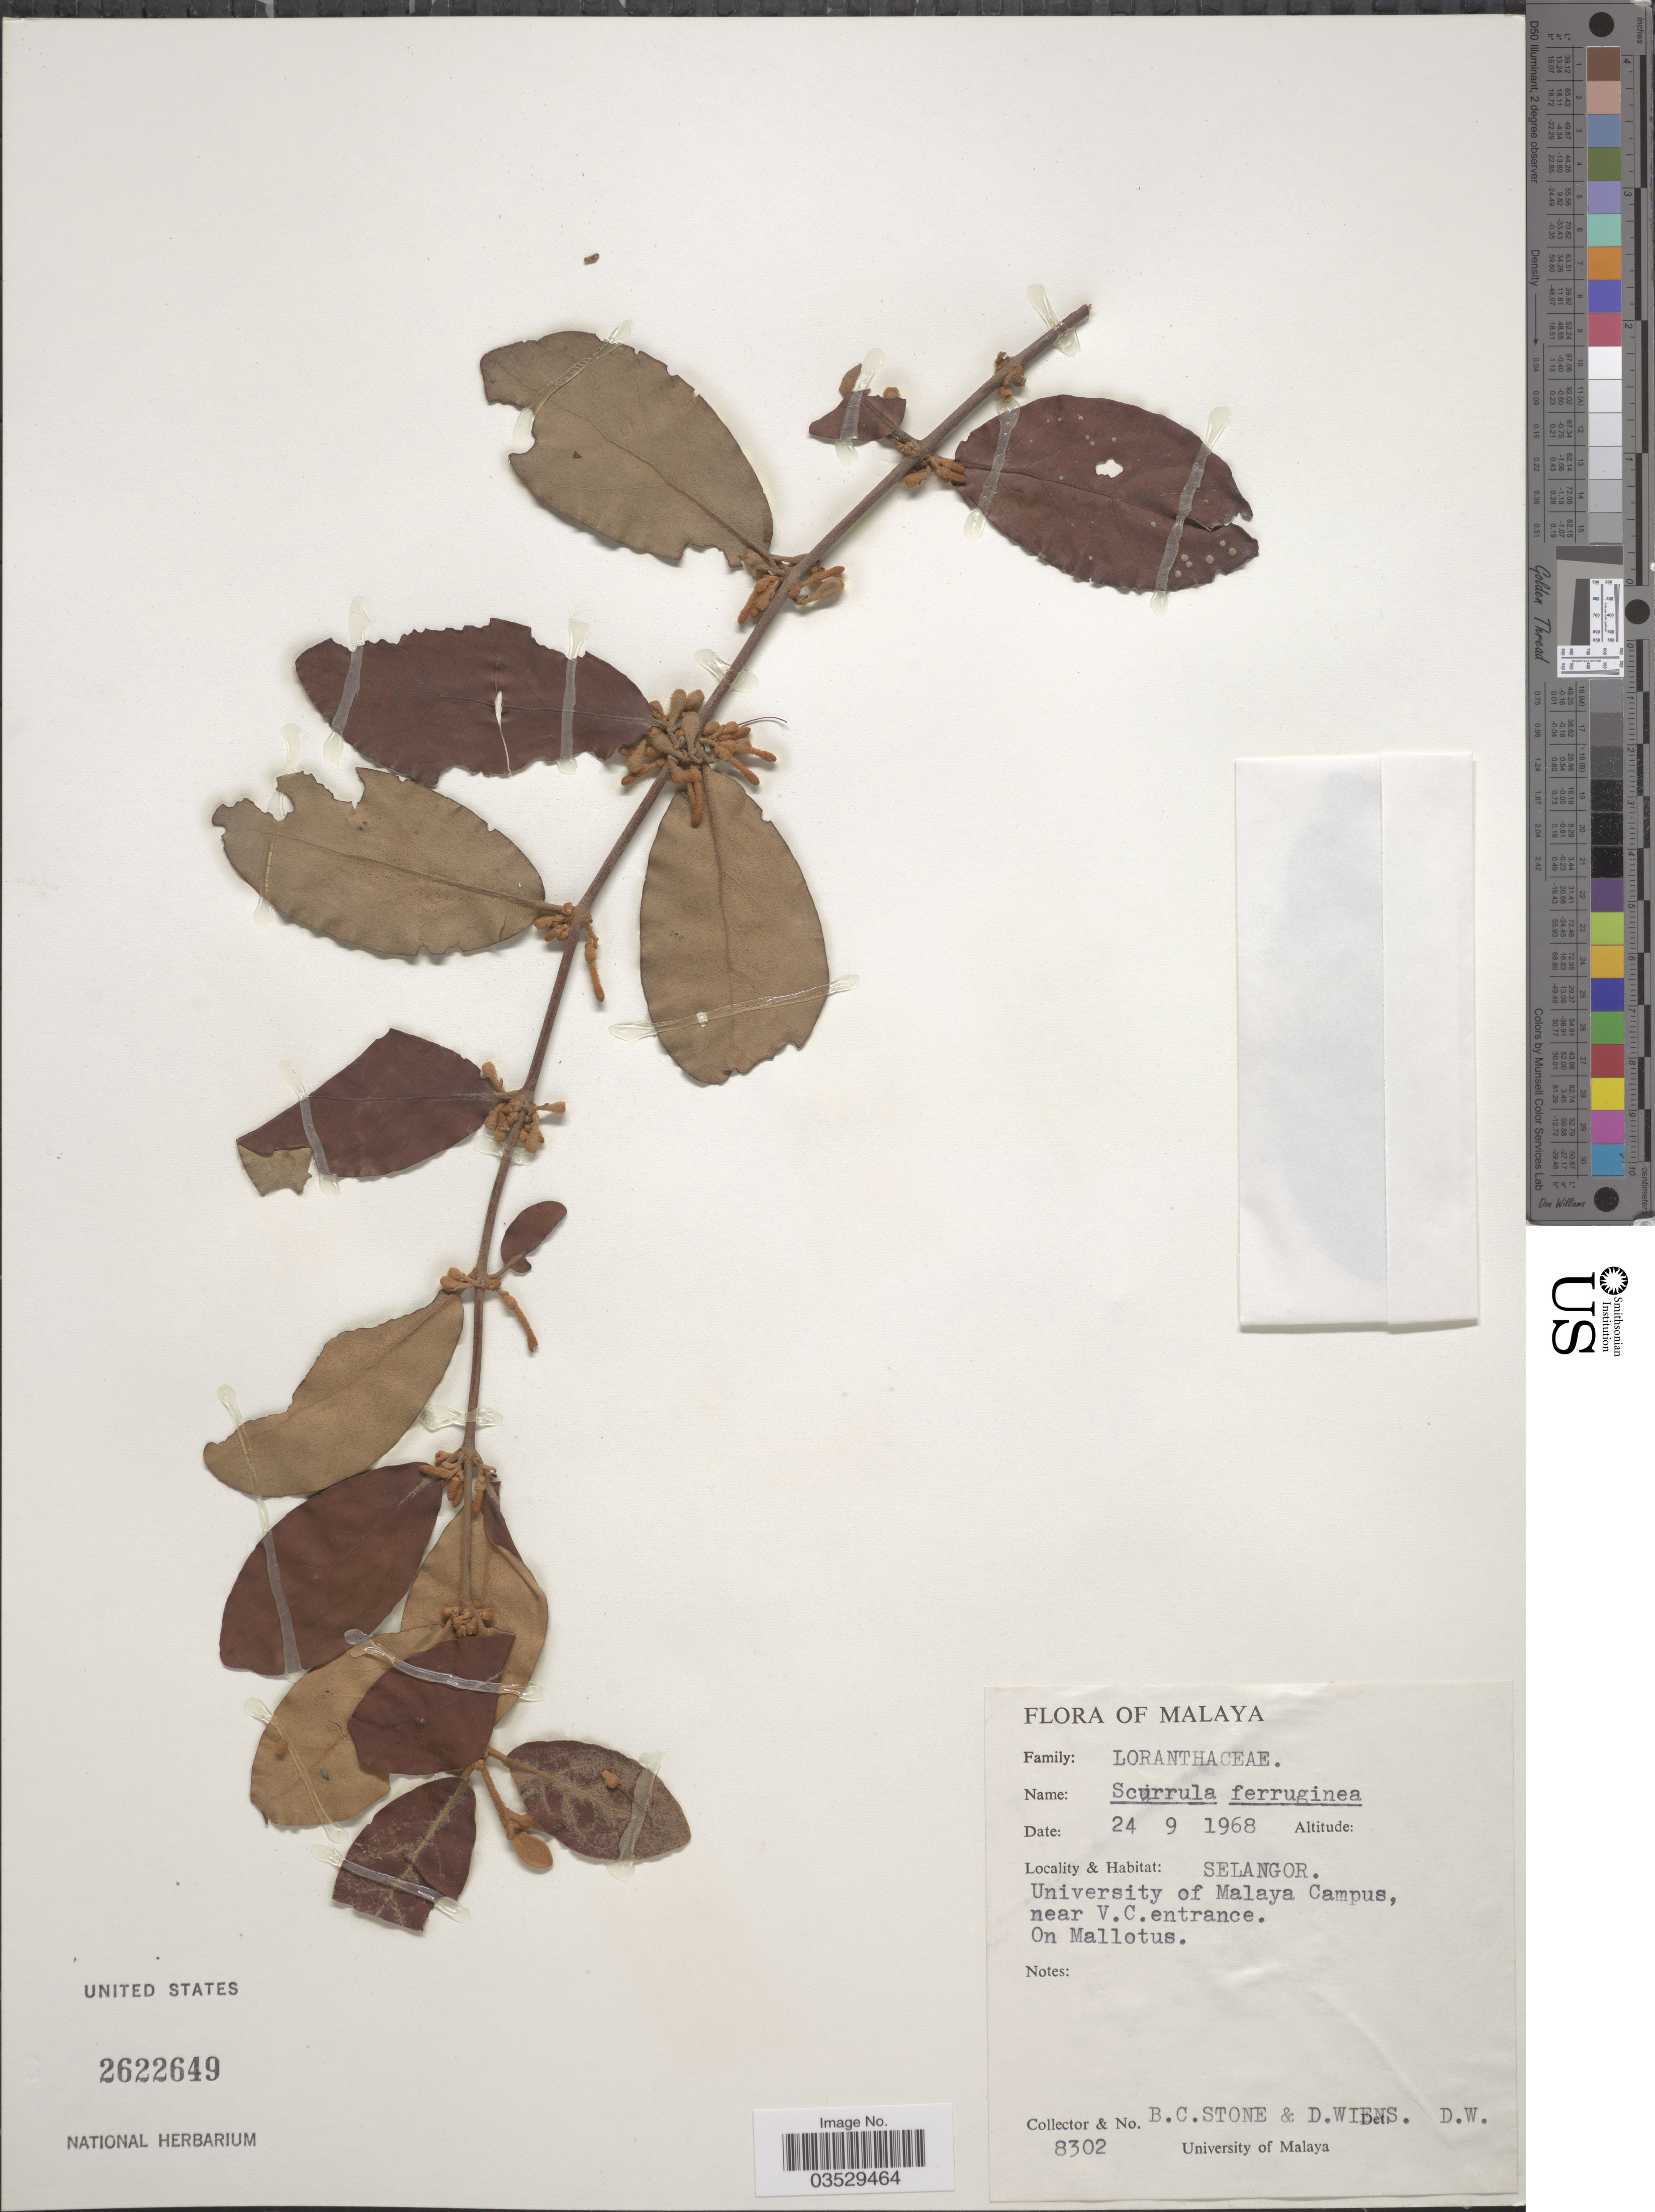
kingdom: Plantae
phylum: Tracheophyta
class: Magnoliopsida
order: Santalales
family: Loranthaceae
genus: Scurrula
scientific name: Scurrula ferruginea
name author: (Jack) Danser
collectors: B. C. Stone & D. Wiens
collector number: D.W. 8302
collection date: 1968-09-24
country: Malaysia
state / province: Selangor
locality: University of Malaya Campus, near V.C. entrance. On Mallotus.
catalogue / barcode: US 2622649